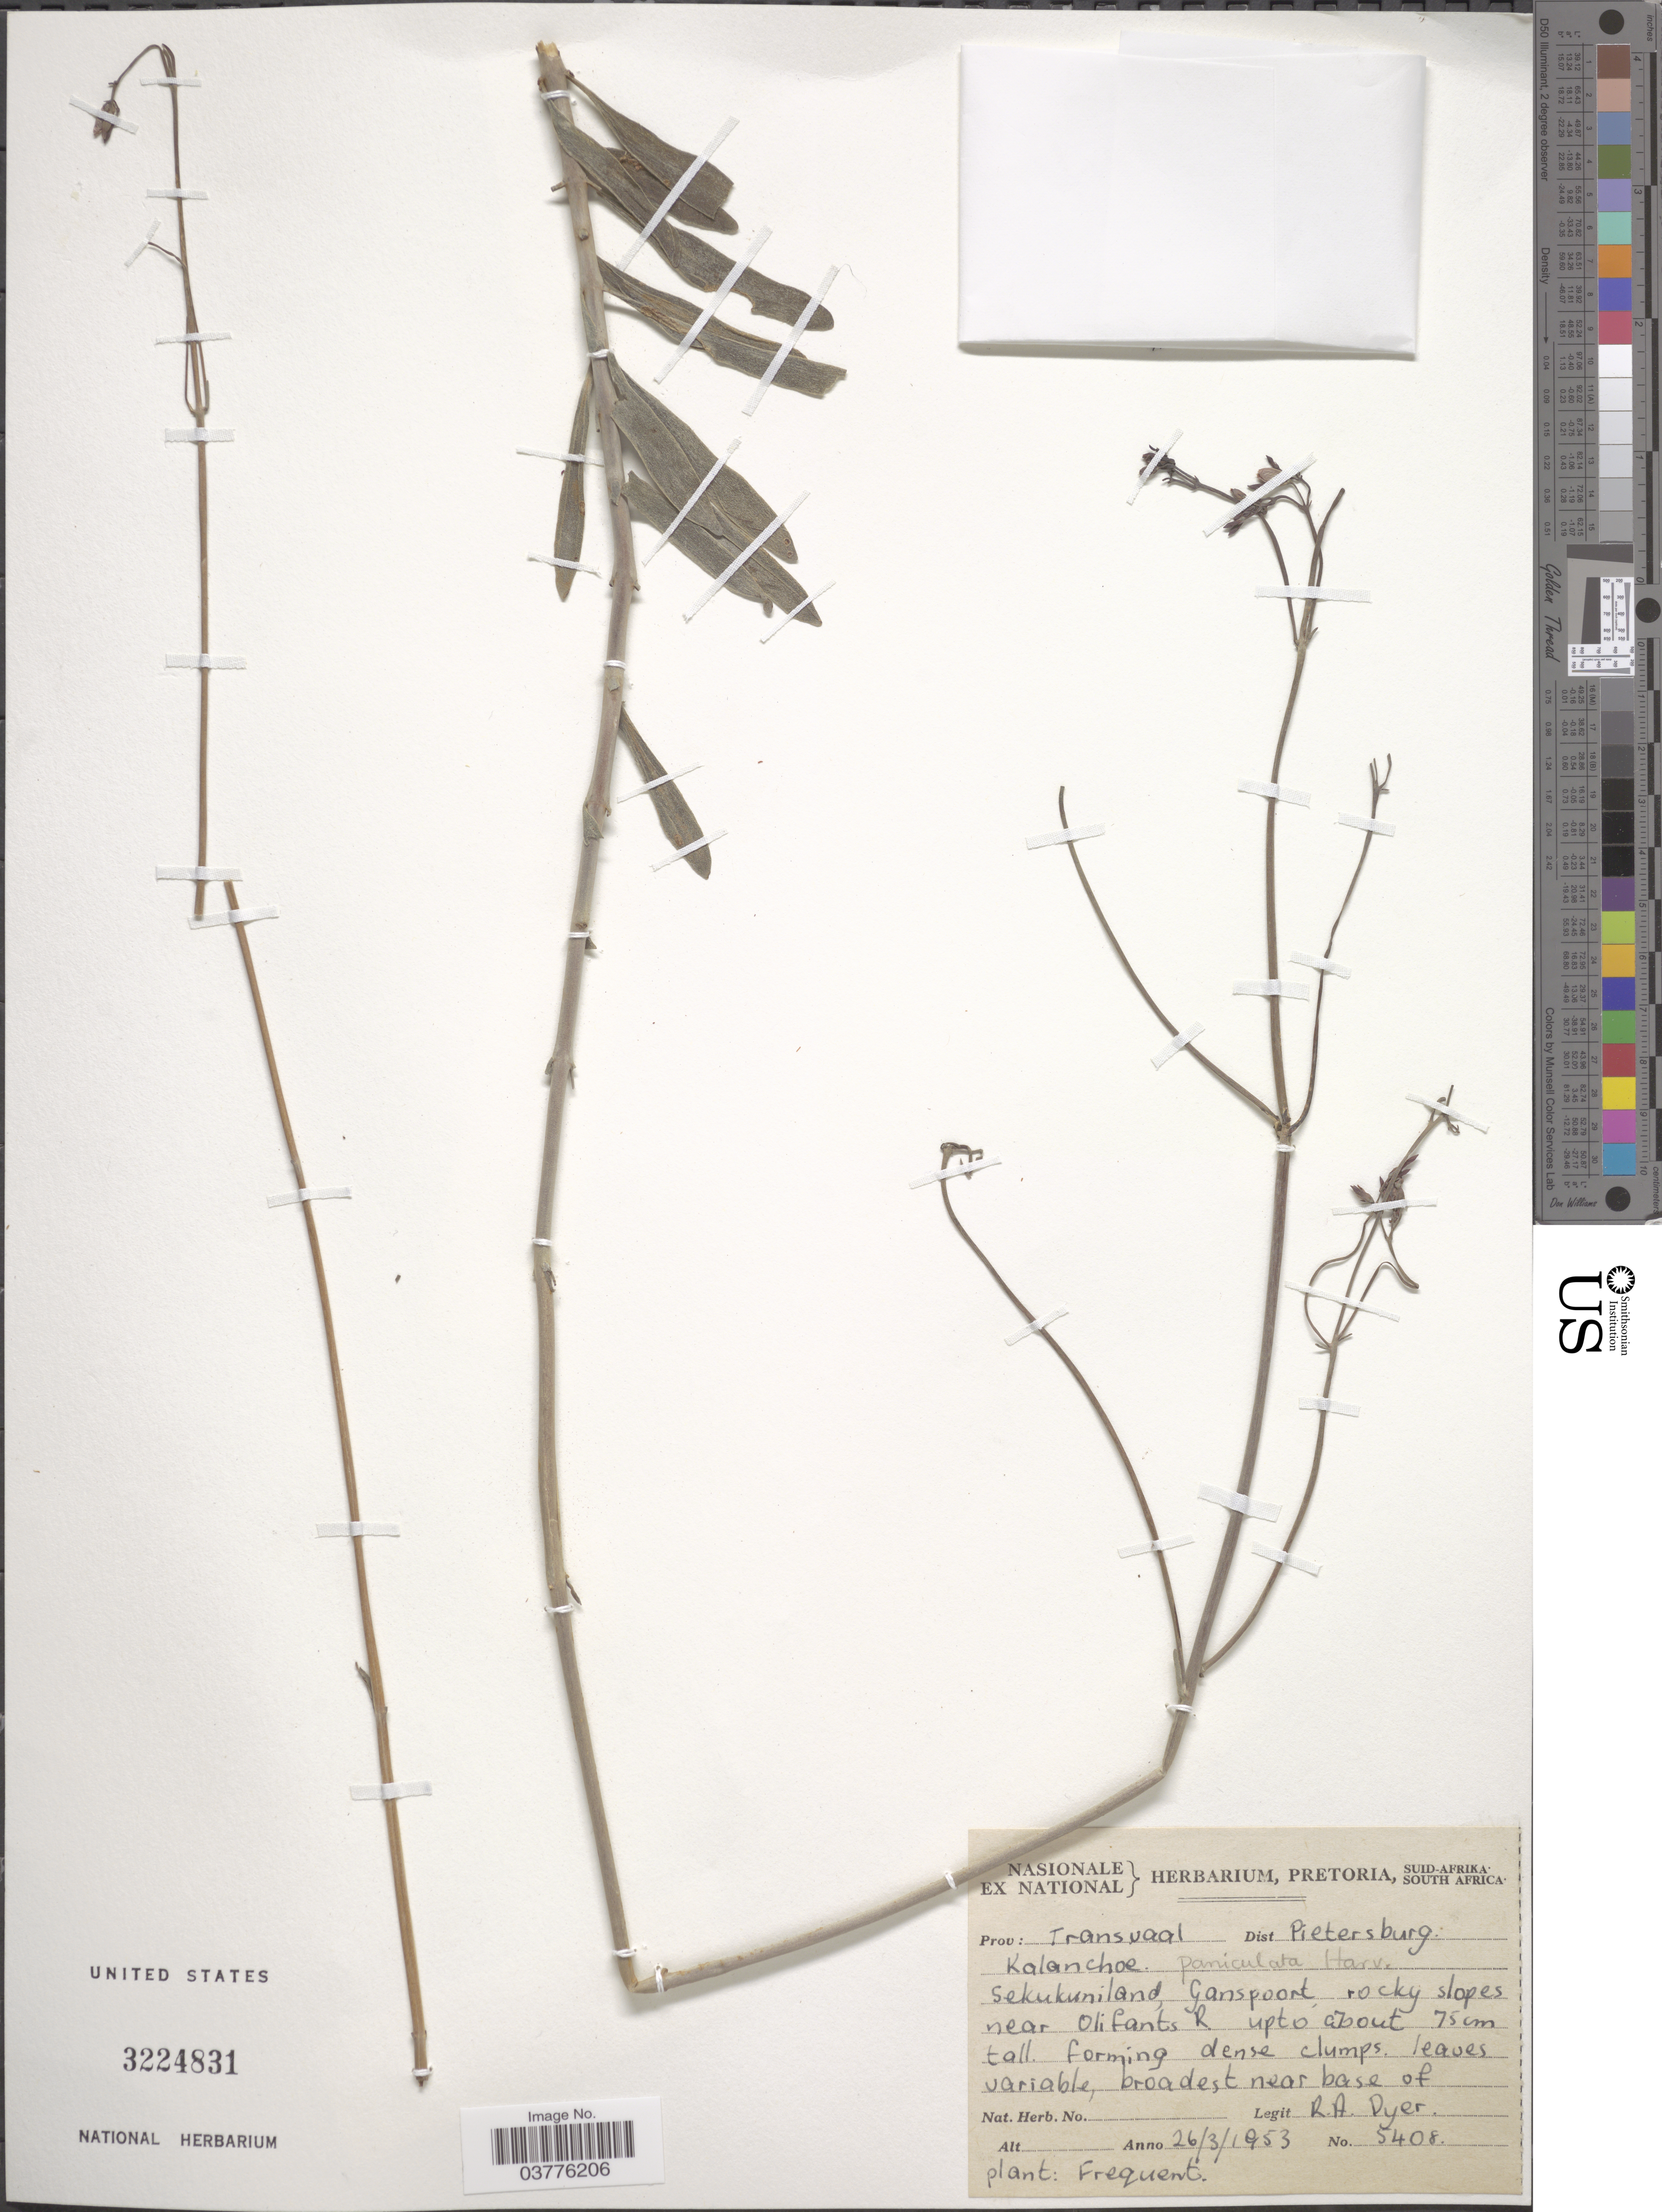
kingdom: Plantae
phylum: Tracheophyta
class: Magnoliopsida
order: Saxifragales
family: Crassulaceae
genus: Kalanchoe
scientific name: Kalanchoe paniculata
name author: Harv.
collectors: R. A. Dyer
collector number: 5408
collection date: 1953-03-26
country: South Africa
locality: Prov: Transvaal. Dist Pietersburg. Sekukuniland, Ganspoort, rocky slopes near Olifants R.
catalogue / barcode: US 3224831